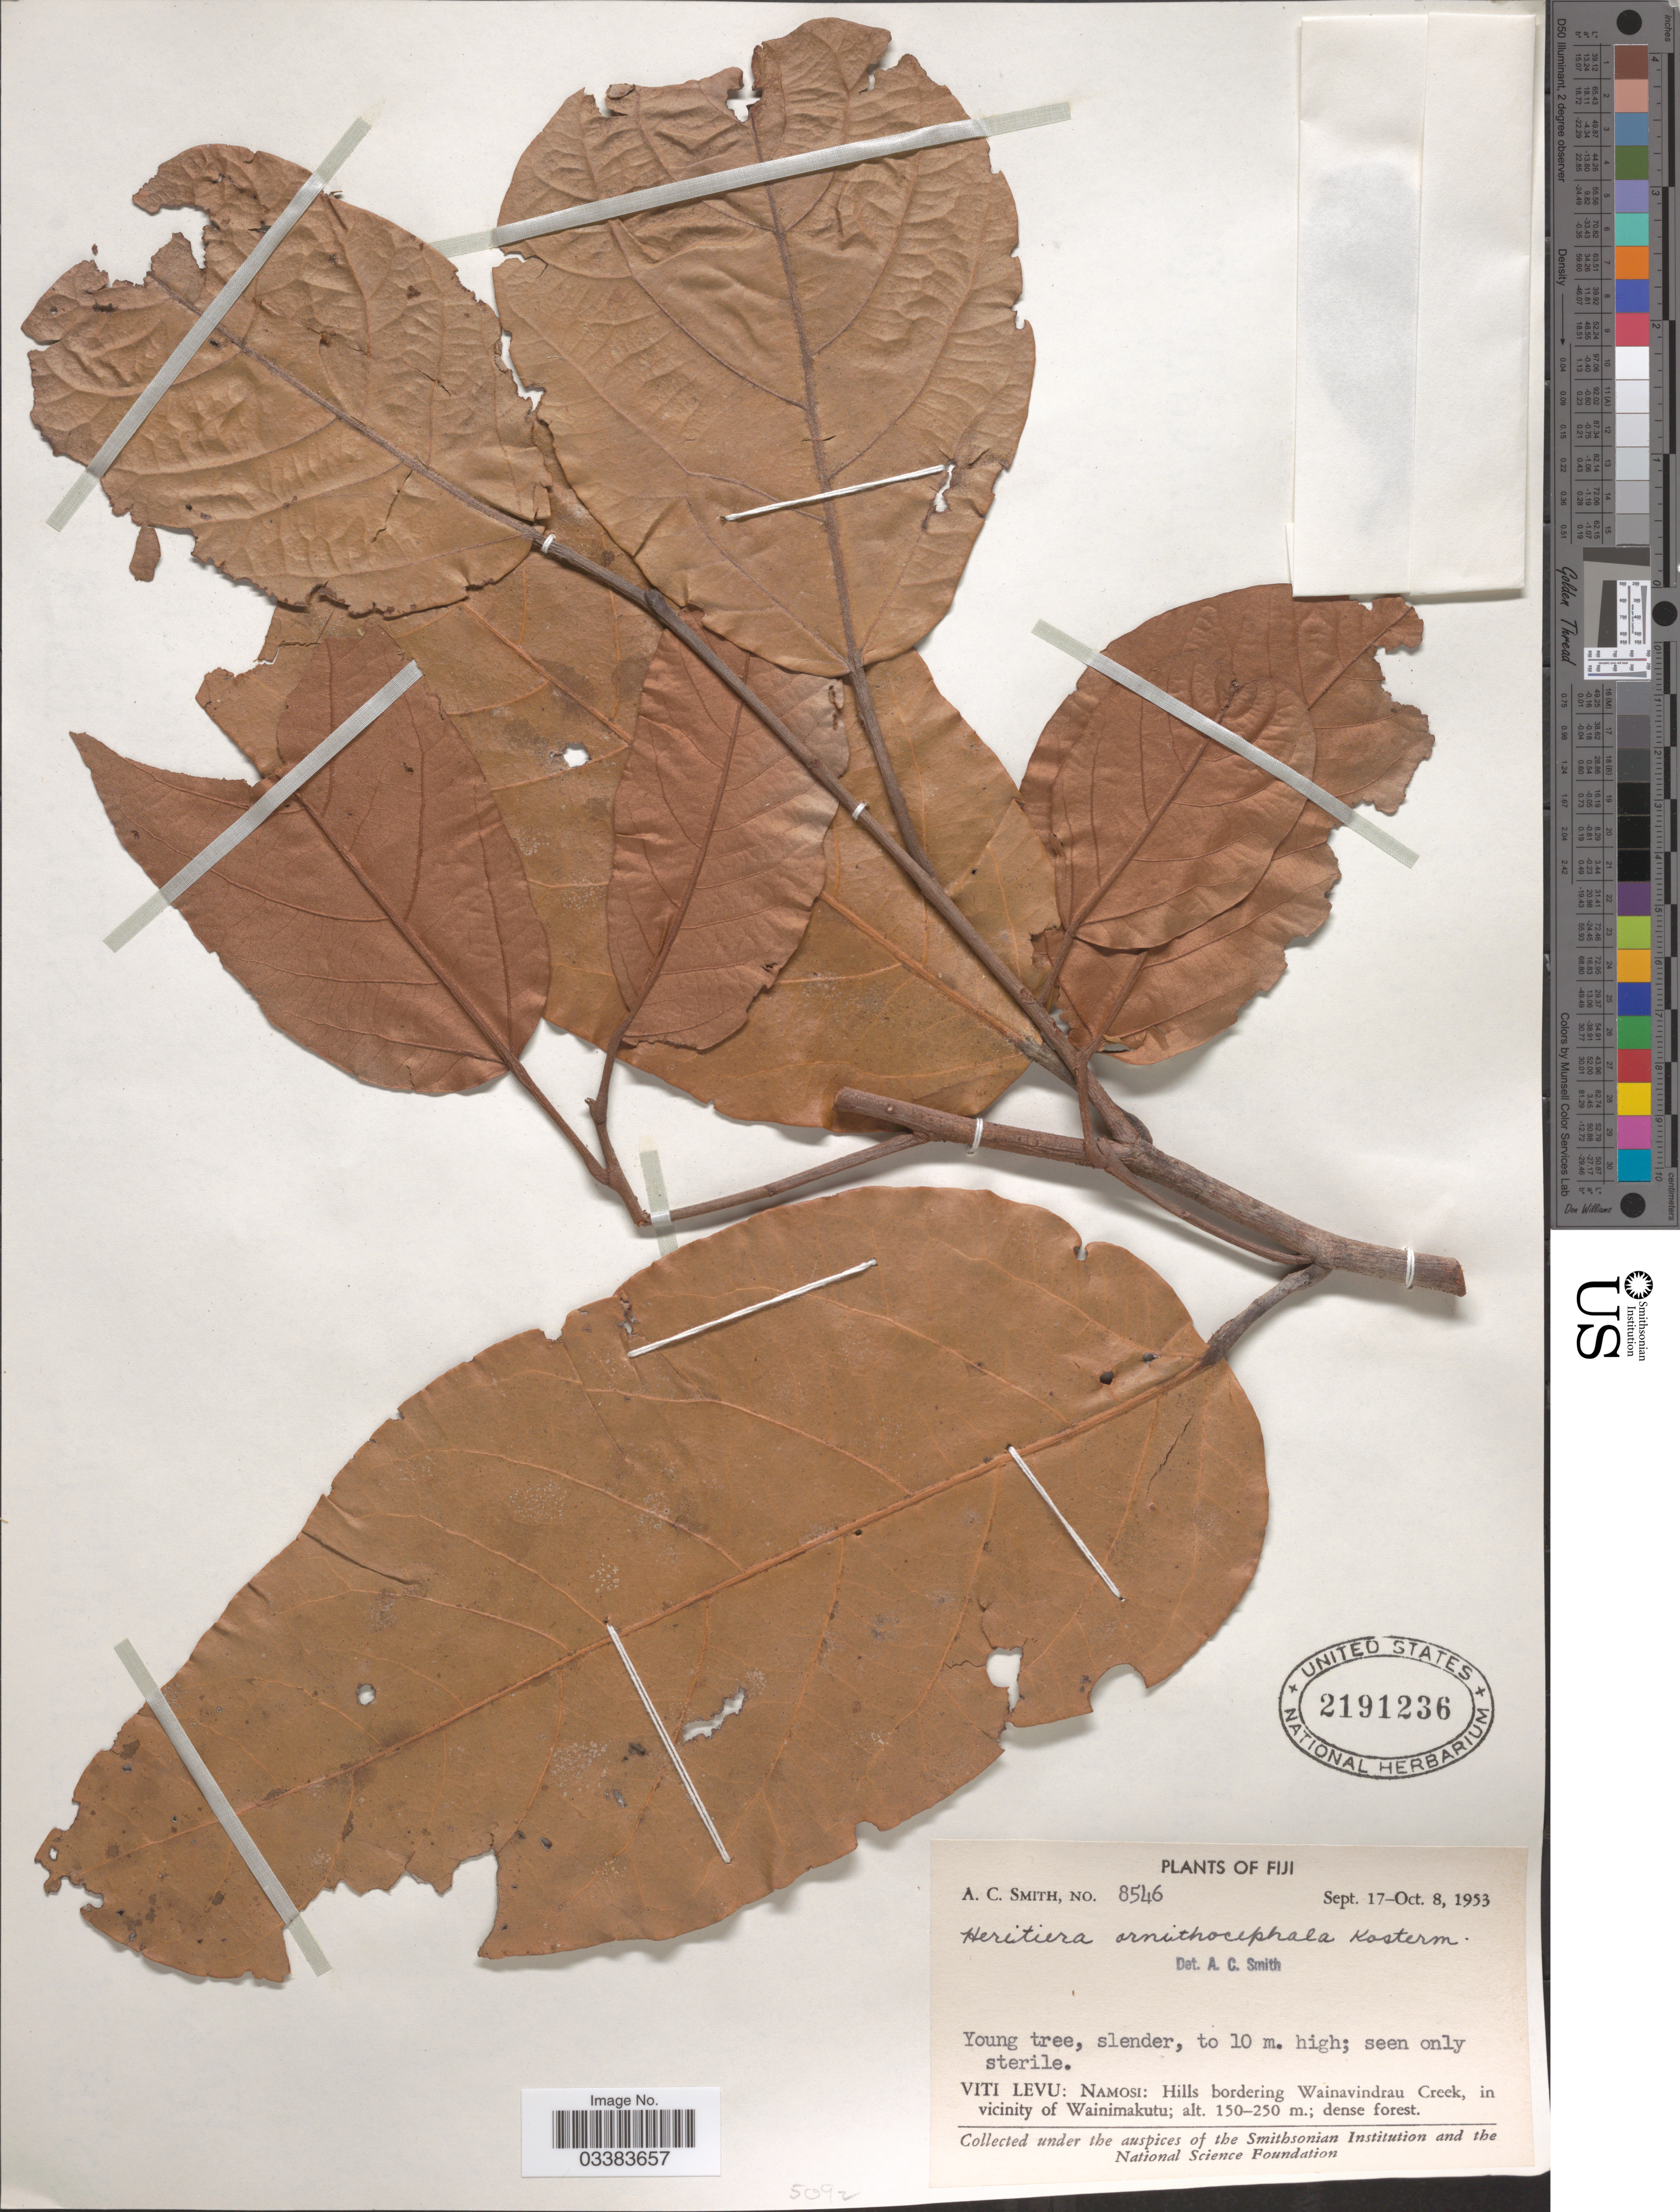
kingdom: Plantae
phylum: Tracheophyta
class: Magnoliopsida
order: Malvales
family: Malvaceae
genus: Heritiera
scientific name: Heritiera ornithocephala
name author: Kosterm.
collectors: A. C. Smith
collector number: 8546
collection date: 1953-09-17/1953-10-08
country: Fiji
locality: Viti Levu: Namosi: Hills bordering Wainavindrau Creek, in vicinity of Wainimakutu.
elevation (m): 150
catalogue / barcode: US 2191236